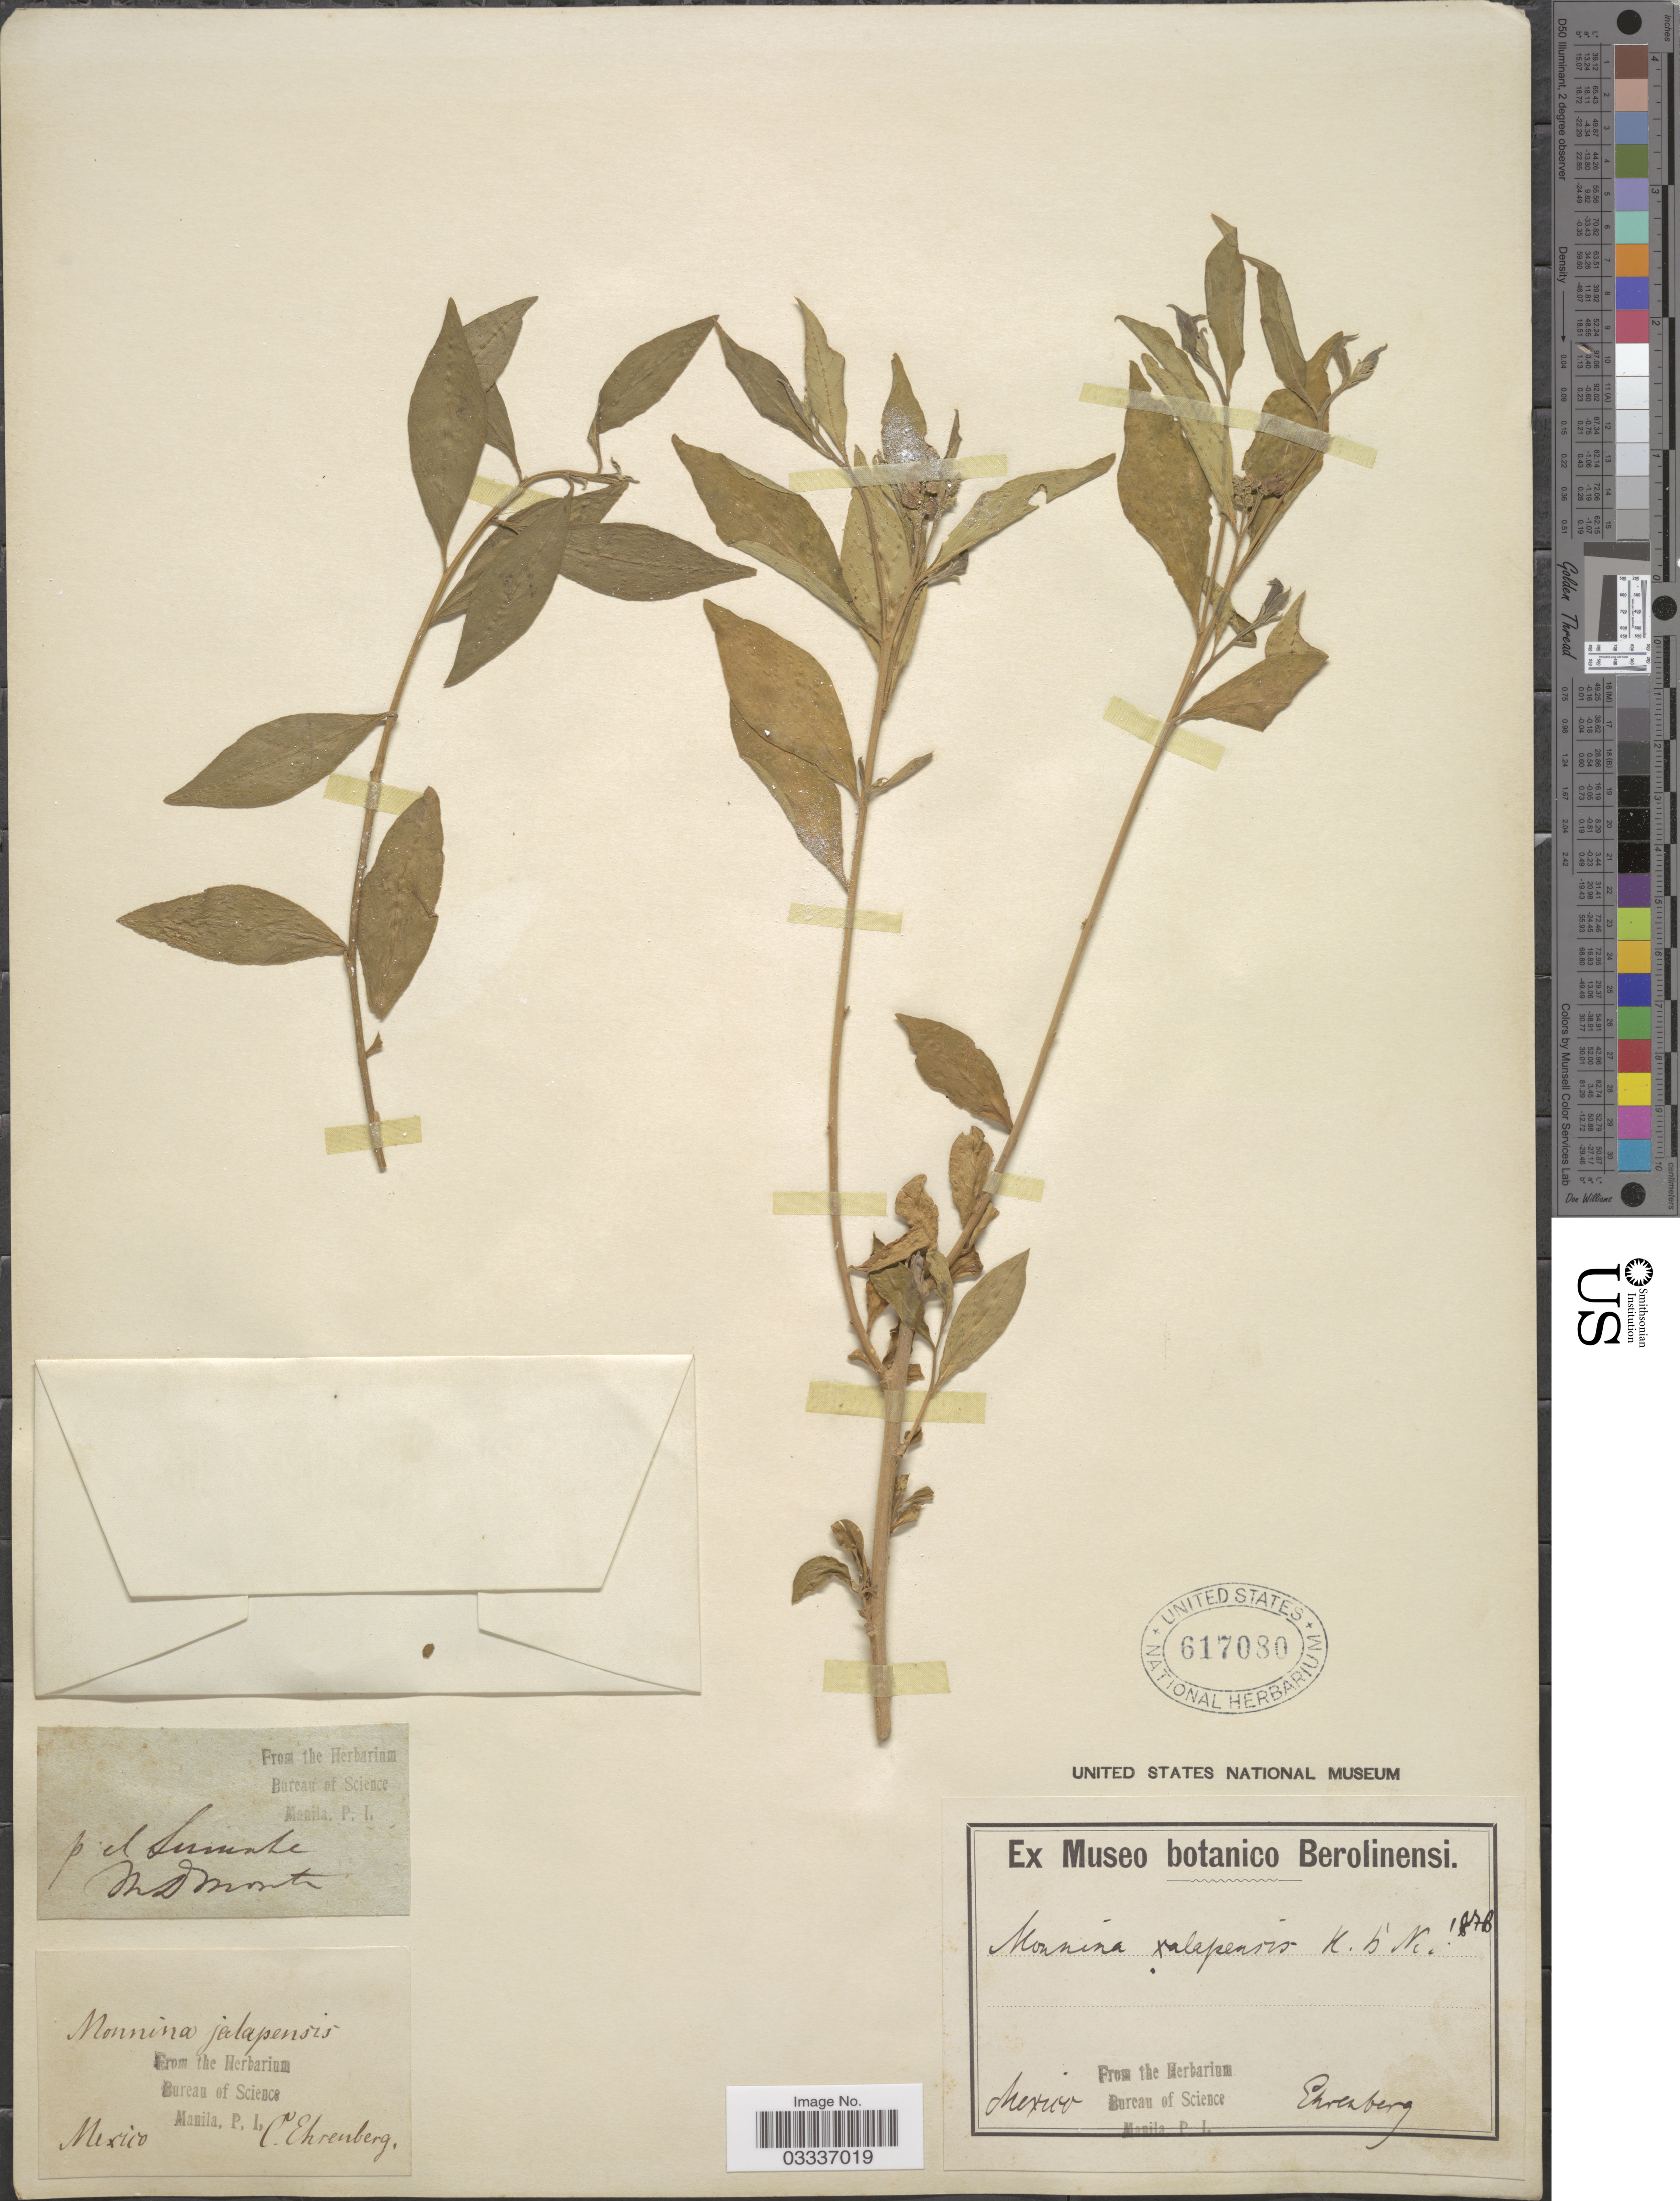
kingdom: Plantae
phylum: Tracheophyta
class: Magnoliopsida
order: Fabales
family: Polygalaceae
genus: Monnina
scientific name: Monnina xalapensis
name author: Kunth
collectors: C. G. Ehrenberg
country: Mexico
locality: P. el Suminte M D Monte. [interpreted]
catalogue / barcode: US 617080